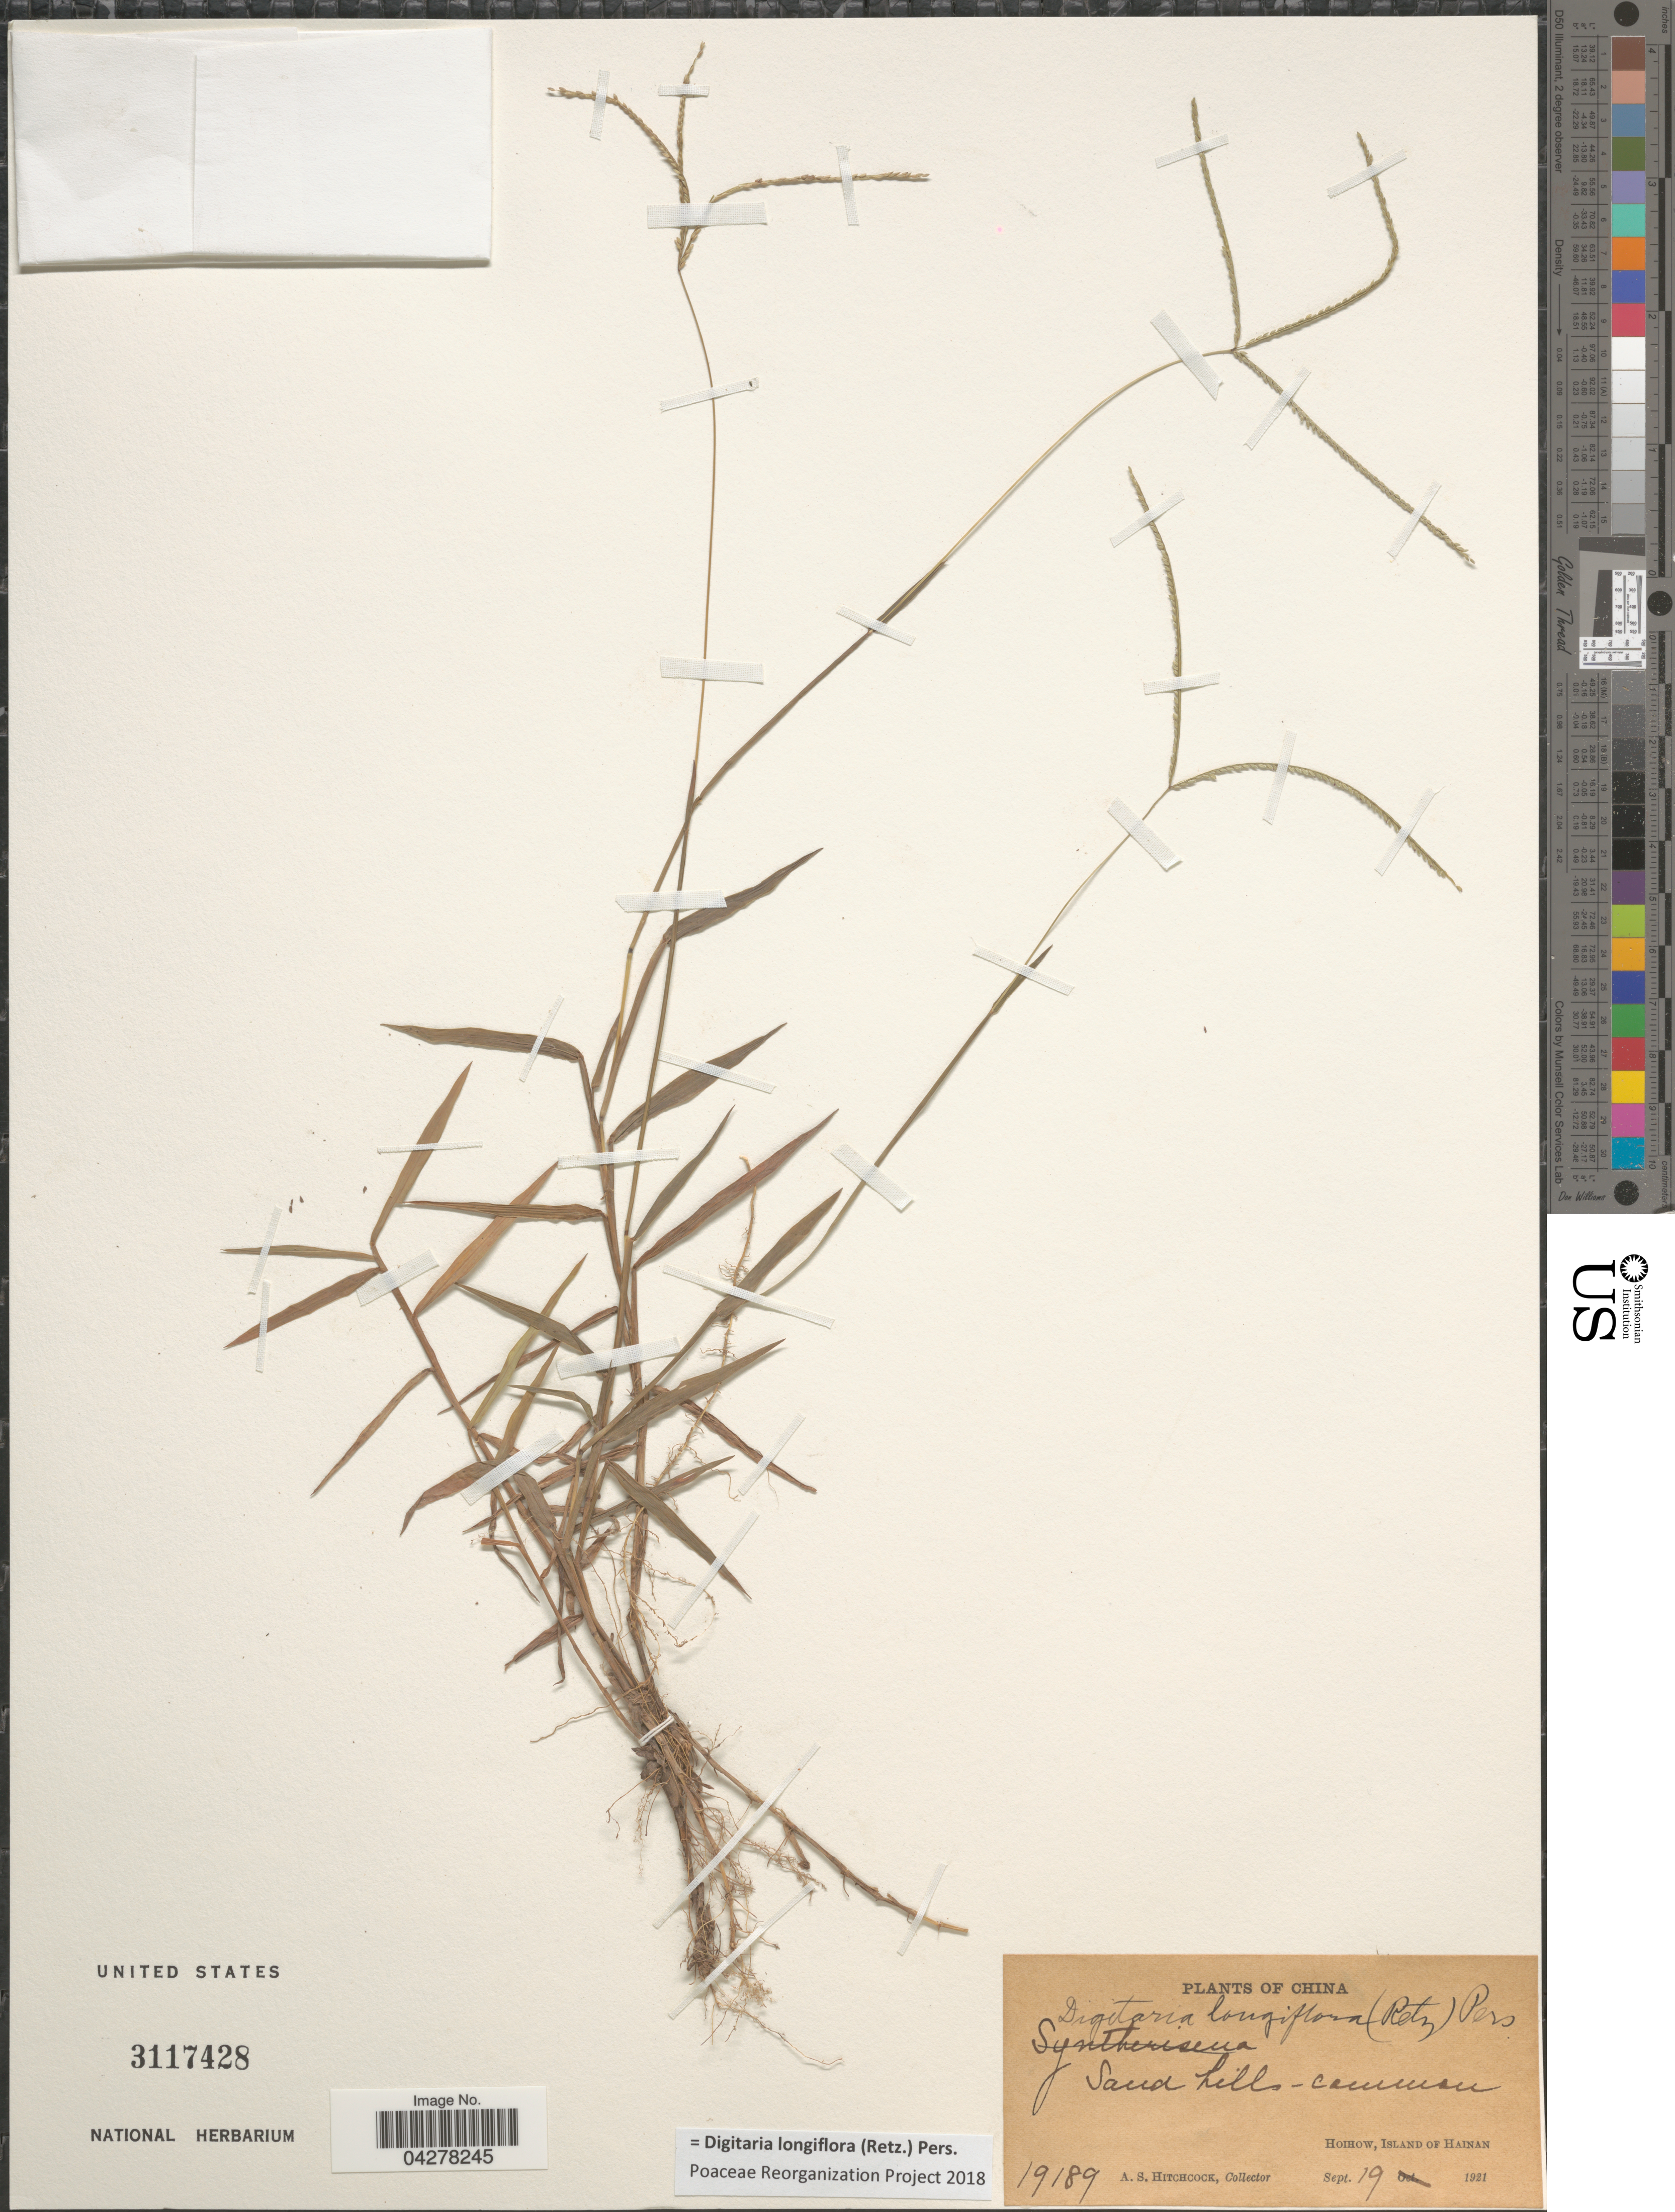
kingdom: Plantae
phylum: Tracheophyta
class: Liliopsida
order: Poales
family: Poaceae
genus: Digitaria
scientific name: Digitaria longiflora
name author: (Retz.) Pers.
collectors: A. S. Hitchcock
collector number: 19189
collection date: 1921-09-19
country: China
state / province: Hainan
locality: Hoihow, Island of Hainan.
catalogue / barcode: US 3117428